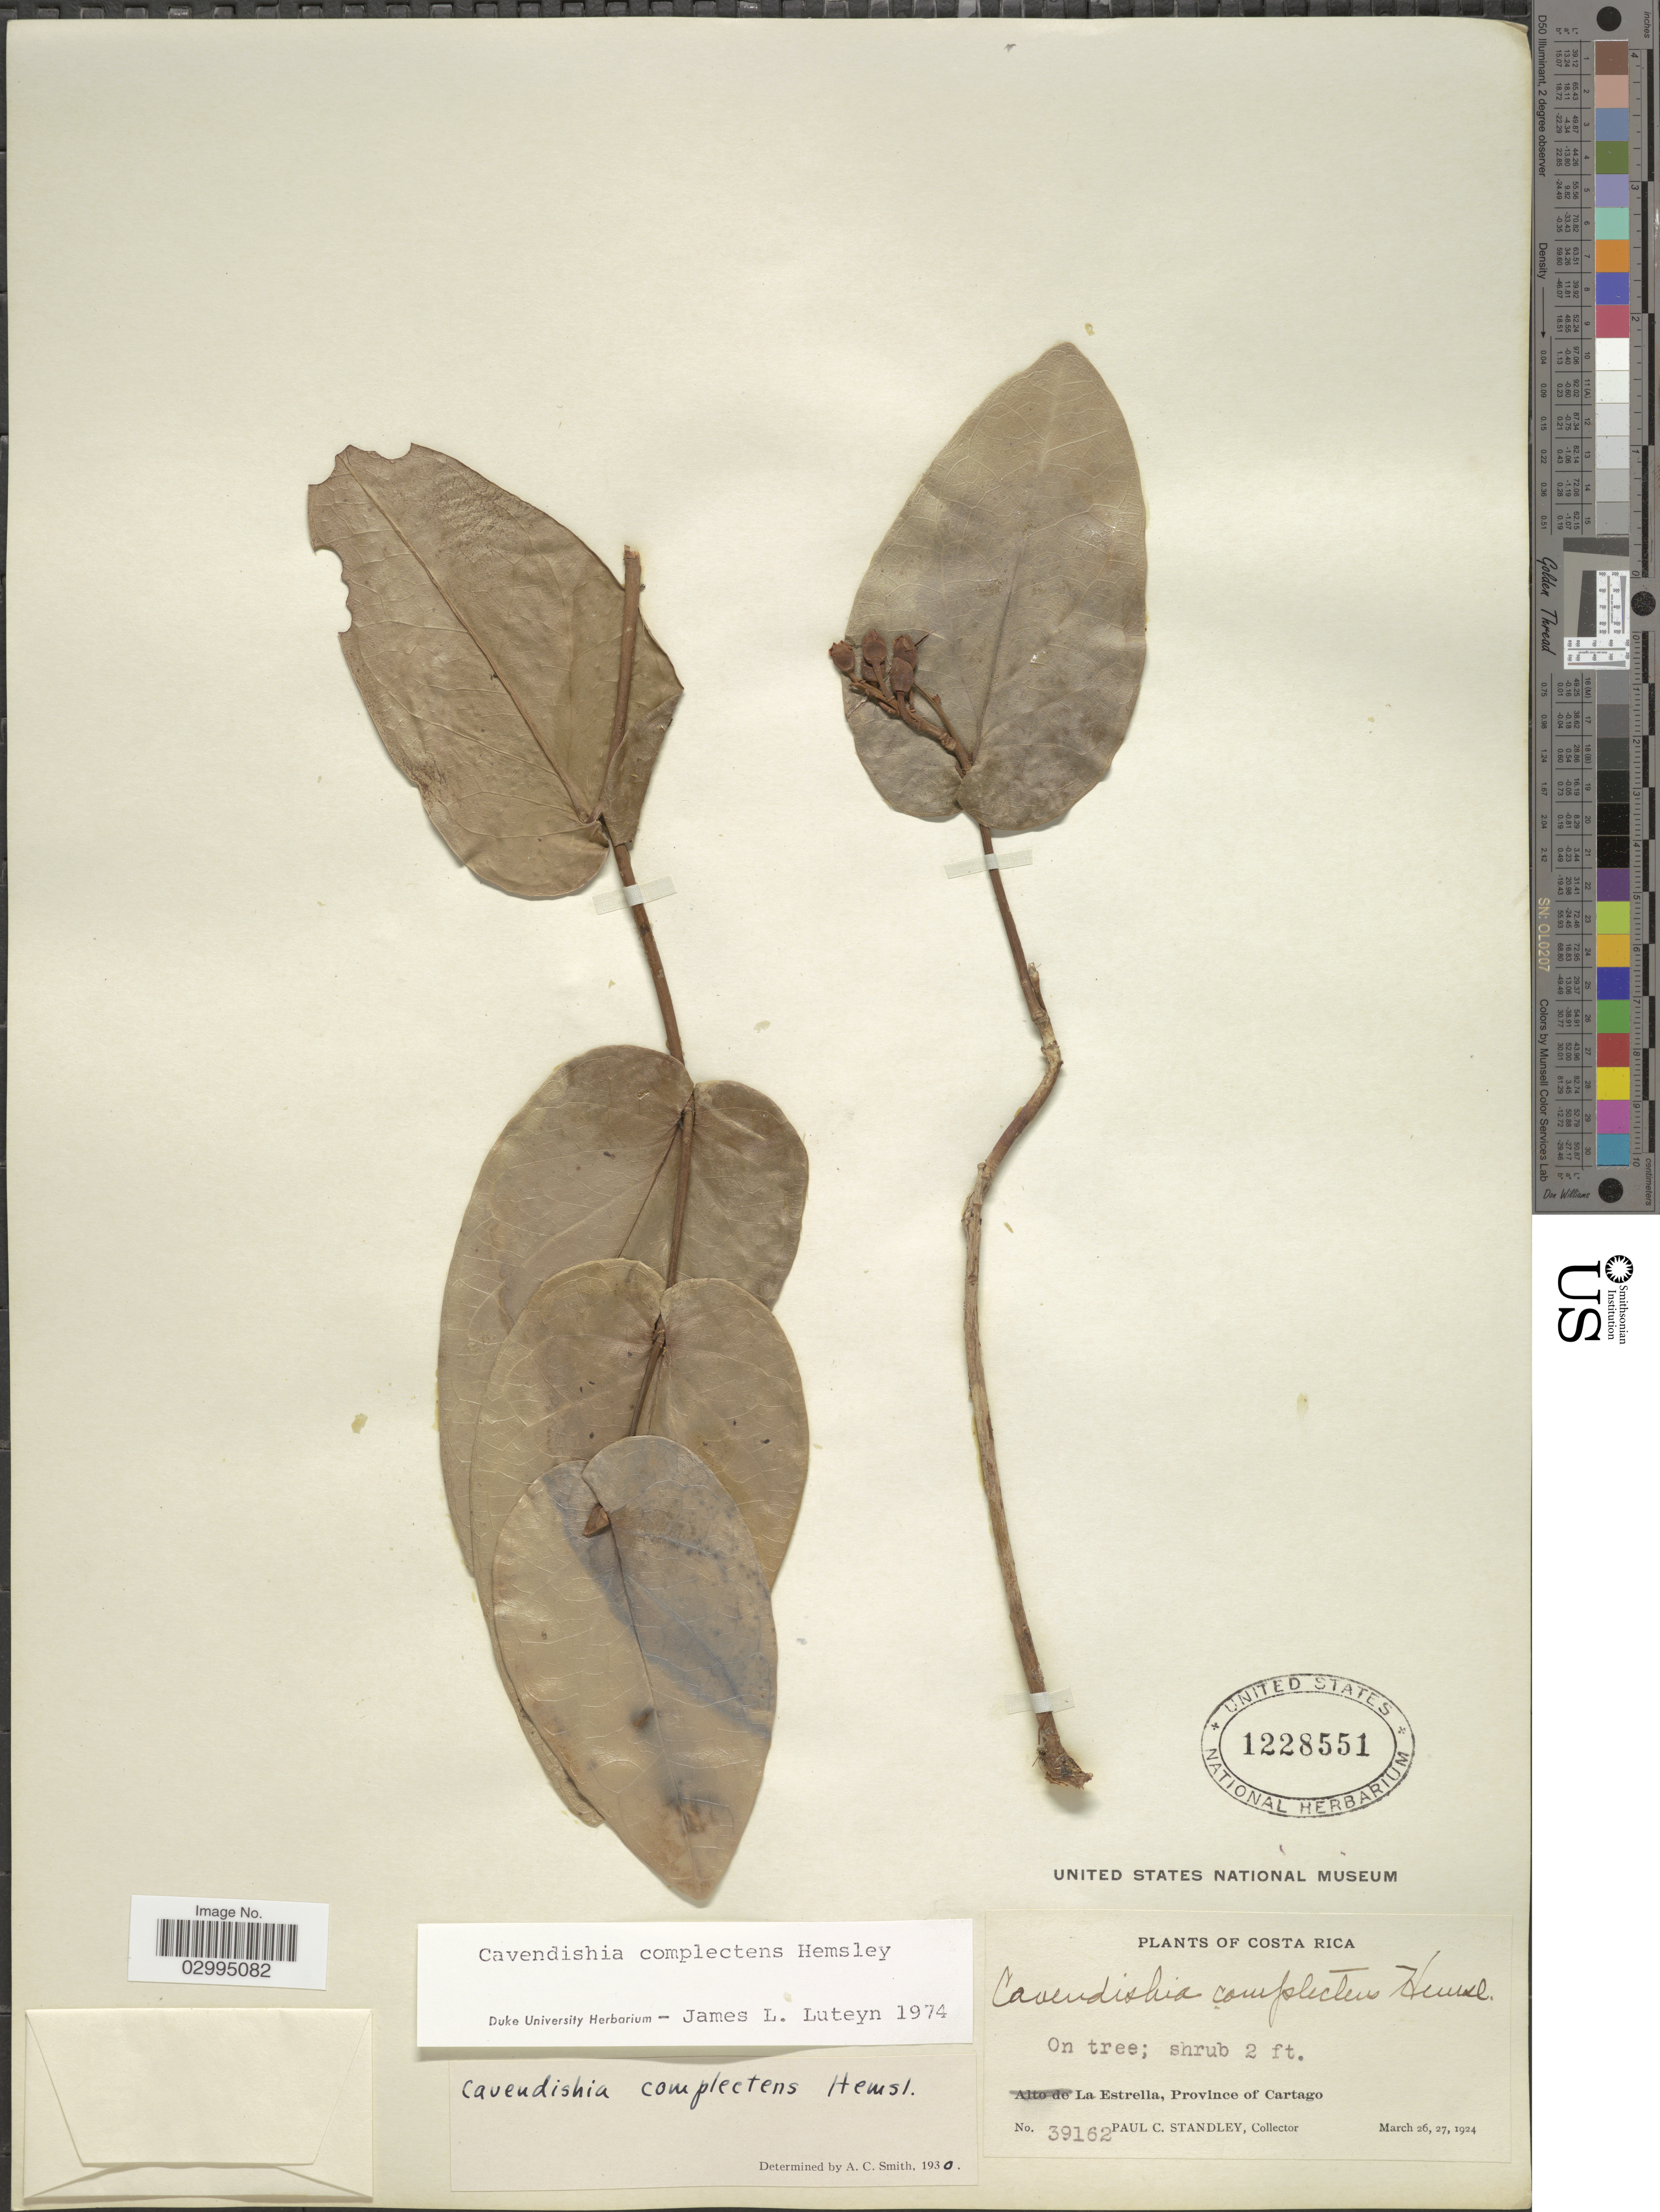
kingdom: Plantae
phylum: Tracheophyta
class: Magnoliopsida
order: Ericales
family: Ericaceae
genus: Cavendishia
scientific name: Cavendishia complectens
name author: Hemsl.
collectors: P. C. Standley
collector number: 39162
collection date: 1924-03-26/1924-03-27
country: Costa Rica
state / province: Cartago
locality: La Estrella, Province of Cartago.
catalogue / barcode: US 1228551